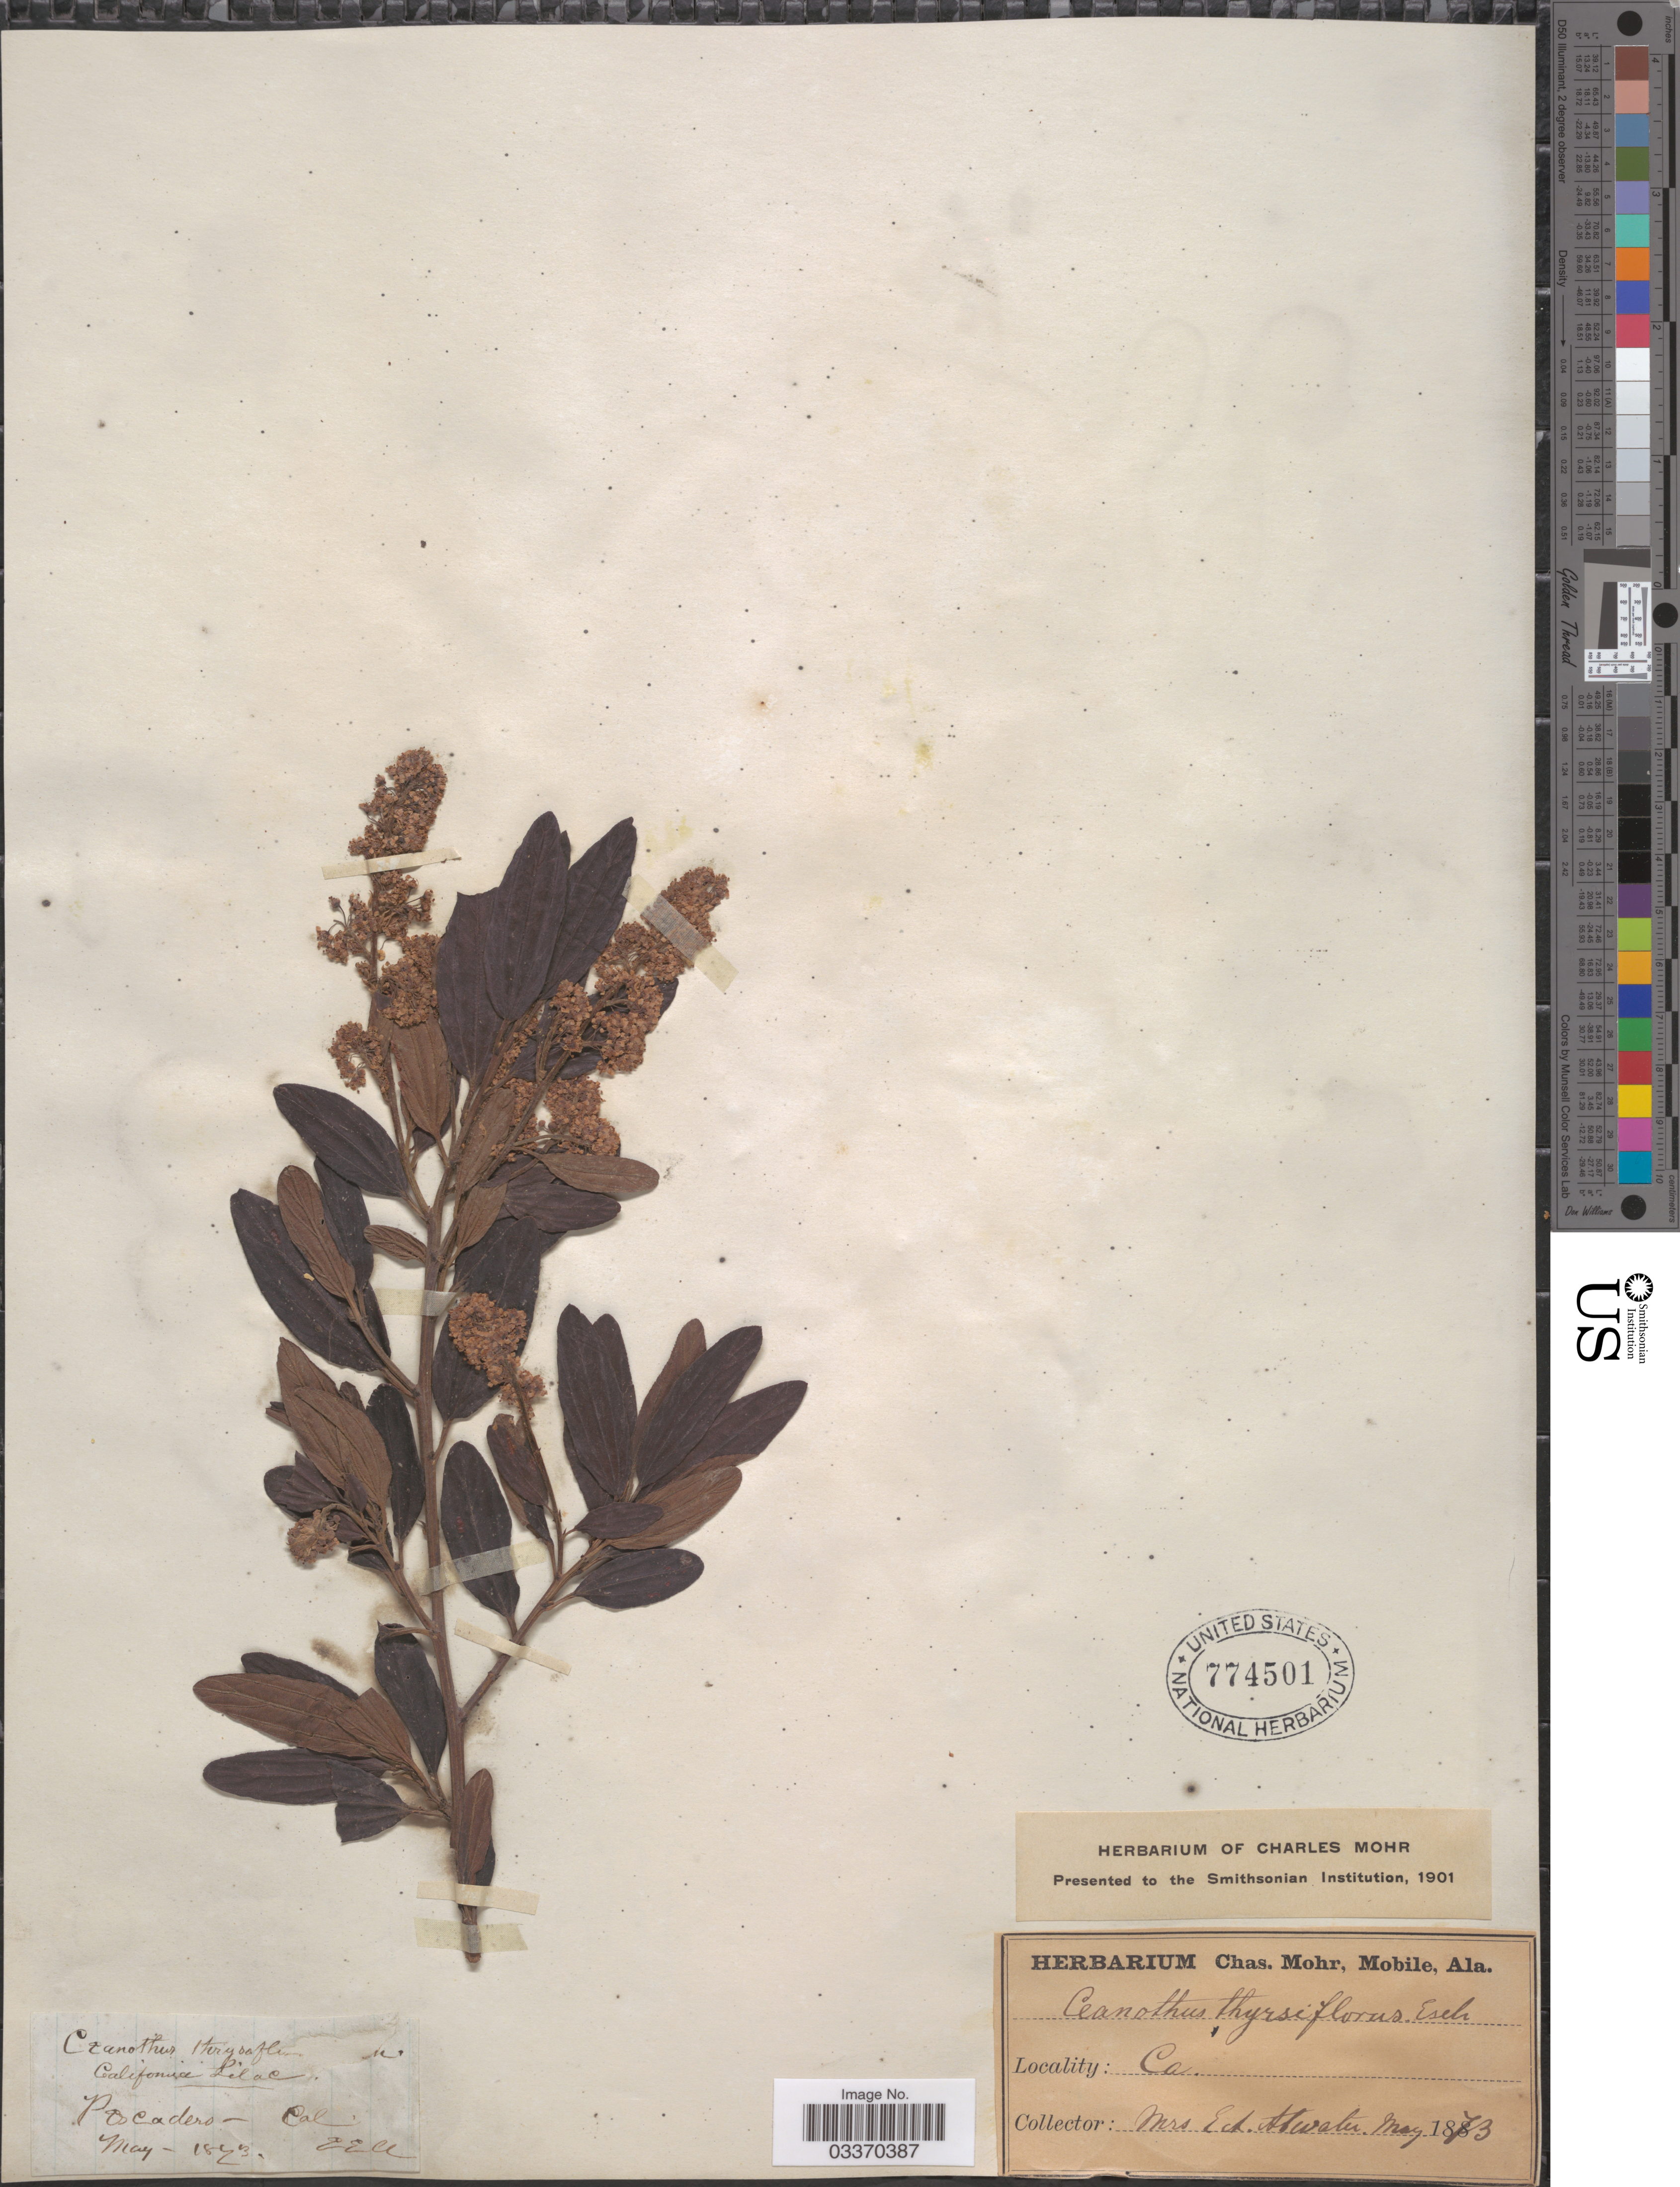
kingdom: Plantae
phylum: Tracheophyta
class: Magnoliopsida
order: Rosales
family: Rhamnaceae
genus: Ceanothus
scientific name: Ceanothus thyrsiflorus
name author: Eschsch.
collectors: E. E. Atwater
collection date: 1873-05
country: United States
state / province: California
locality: Pescadero.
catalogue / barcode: US 774501